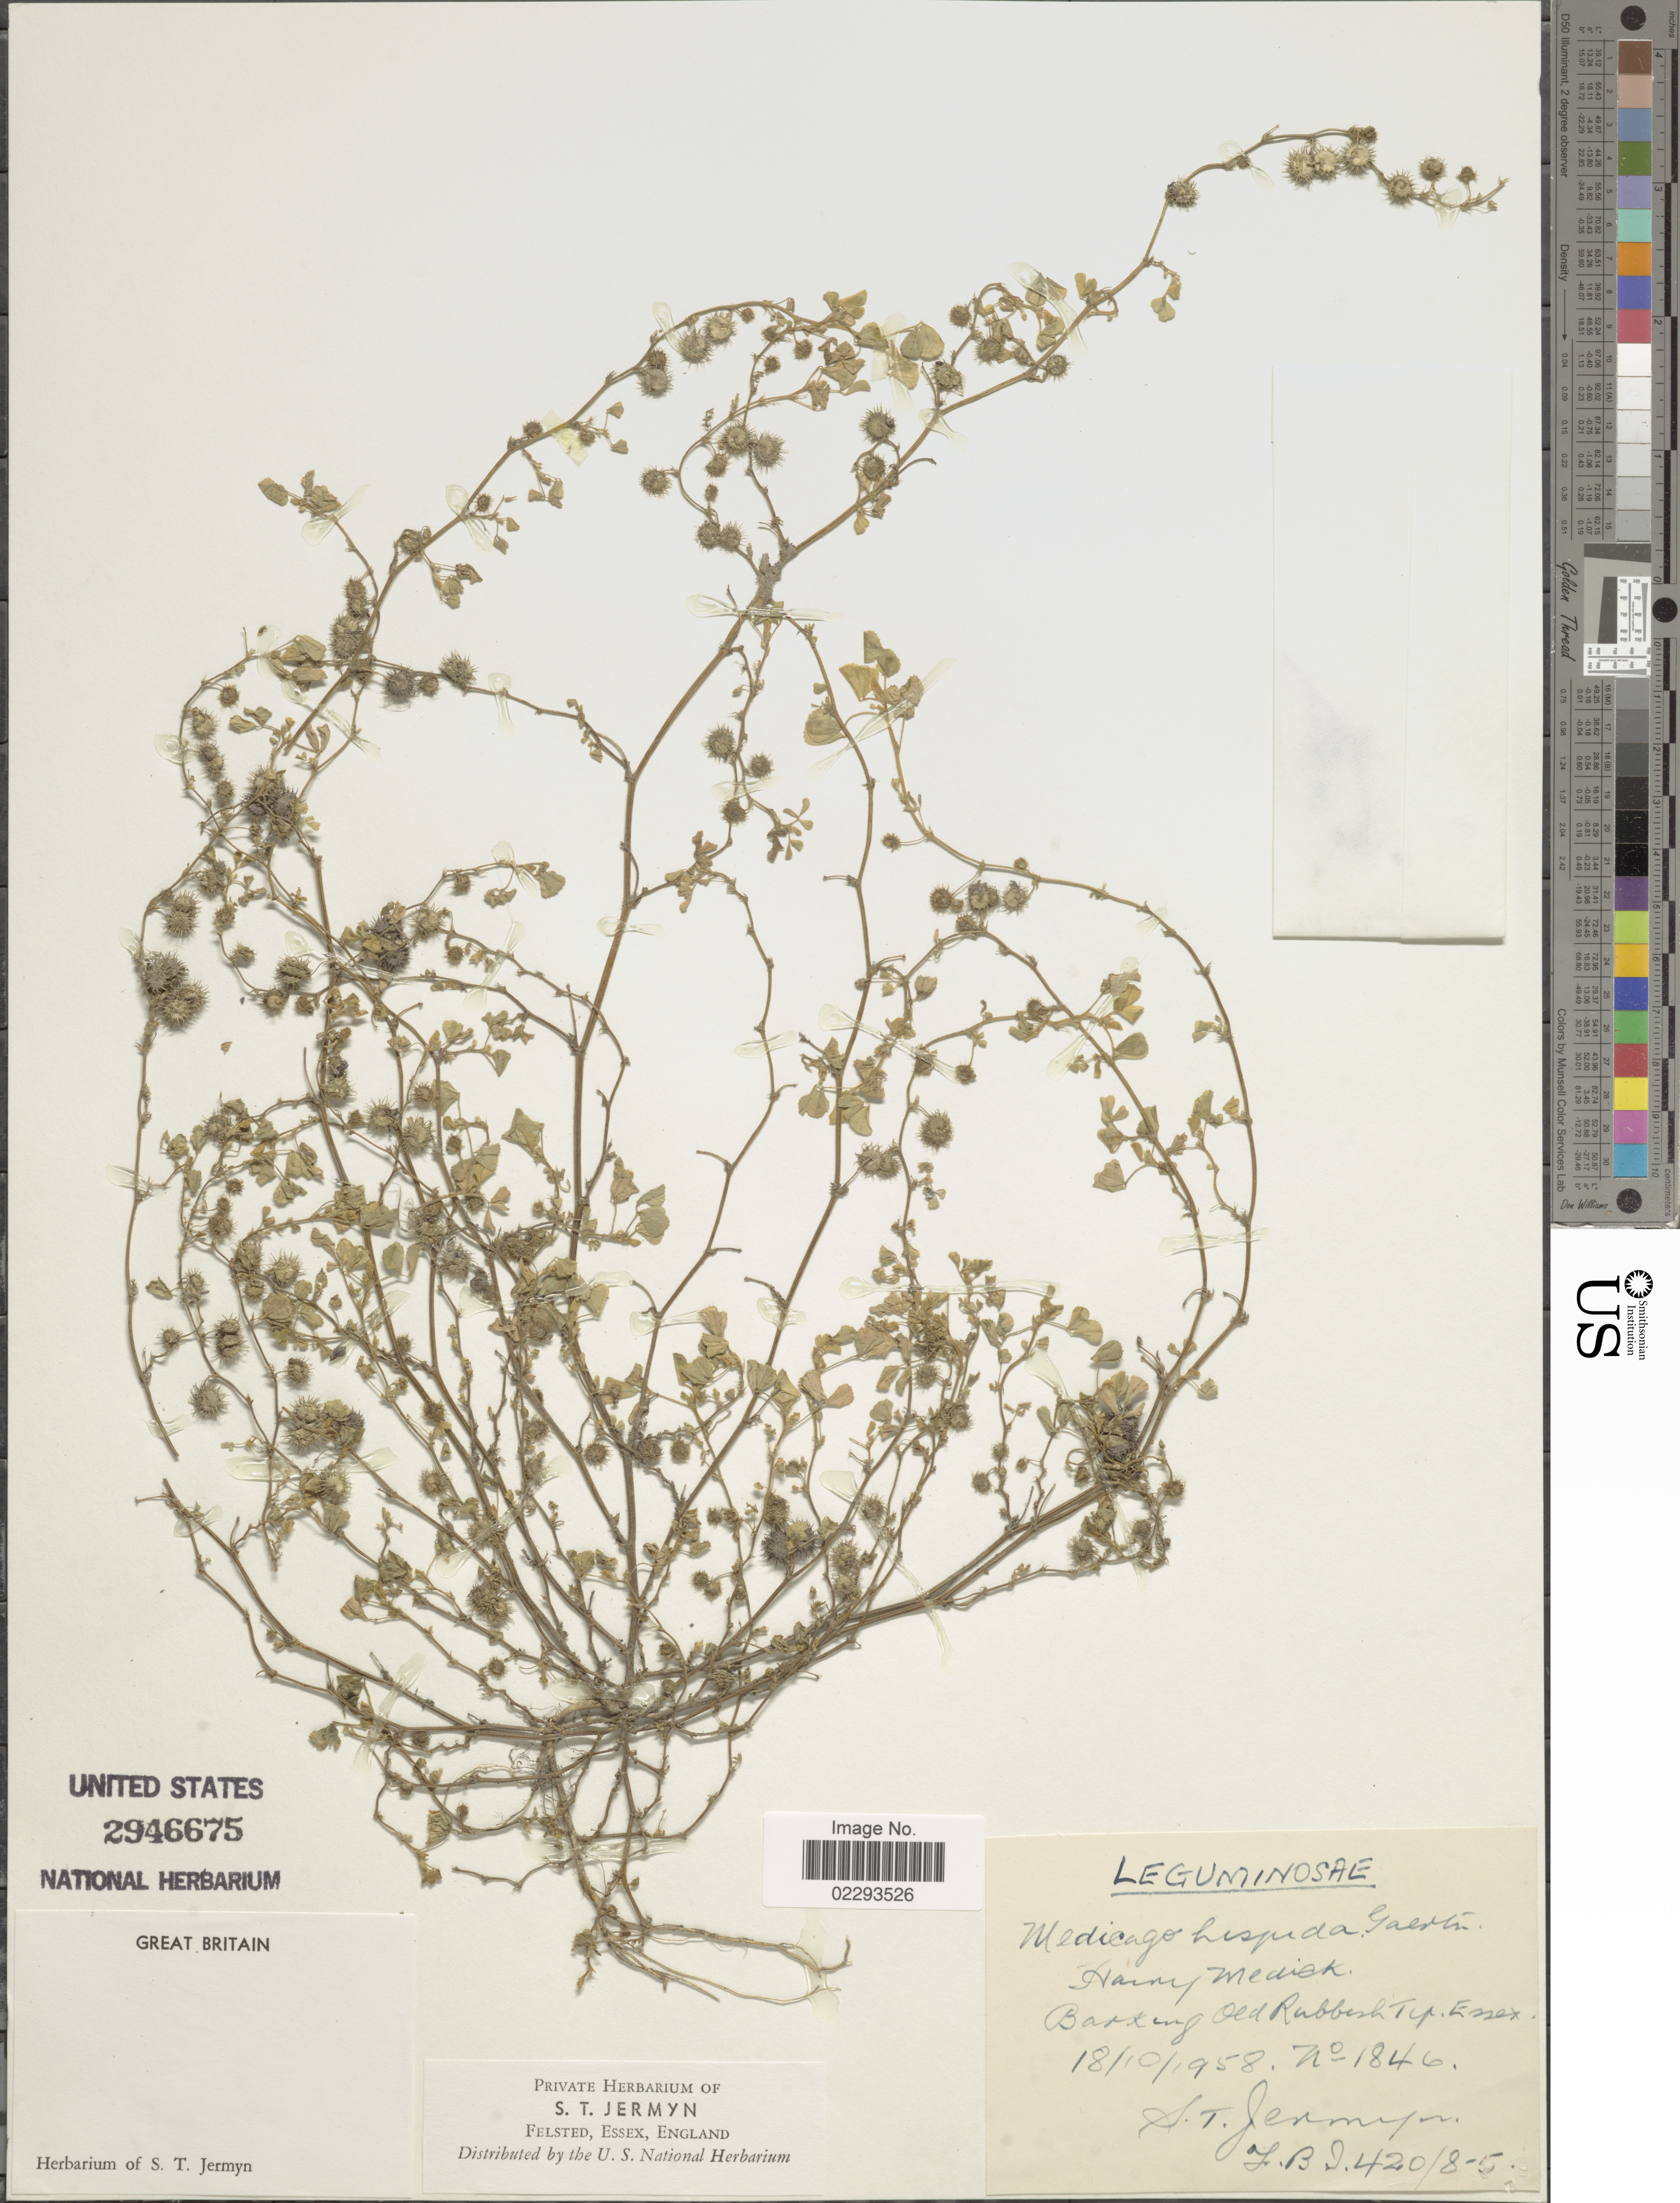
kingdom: Plantae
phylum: Tracheophyta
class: Magnoliopsida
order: Fabales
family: Fabaceae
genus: Medicago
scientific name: Medicago hispida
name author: Gaertn.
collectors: S. Jermyn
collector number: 1846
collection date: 1958-10-18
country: United Kingdom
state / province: England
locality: Great Britain, Barking Old Rubbish Tip. Essex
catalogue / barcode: US 2946675